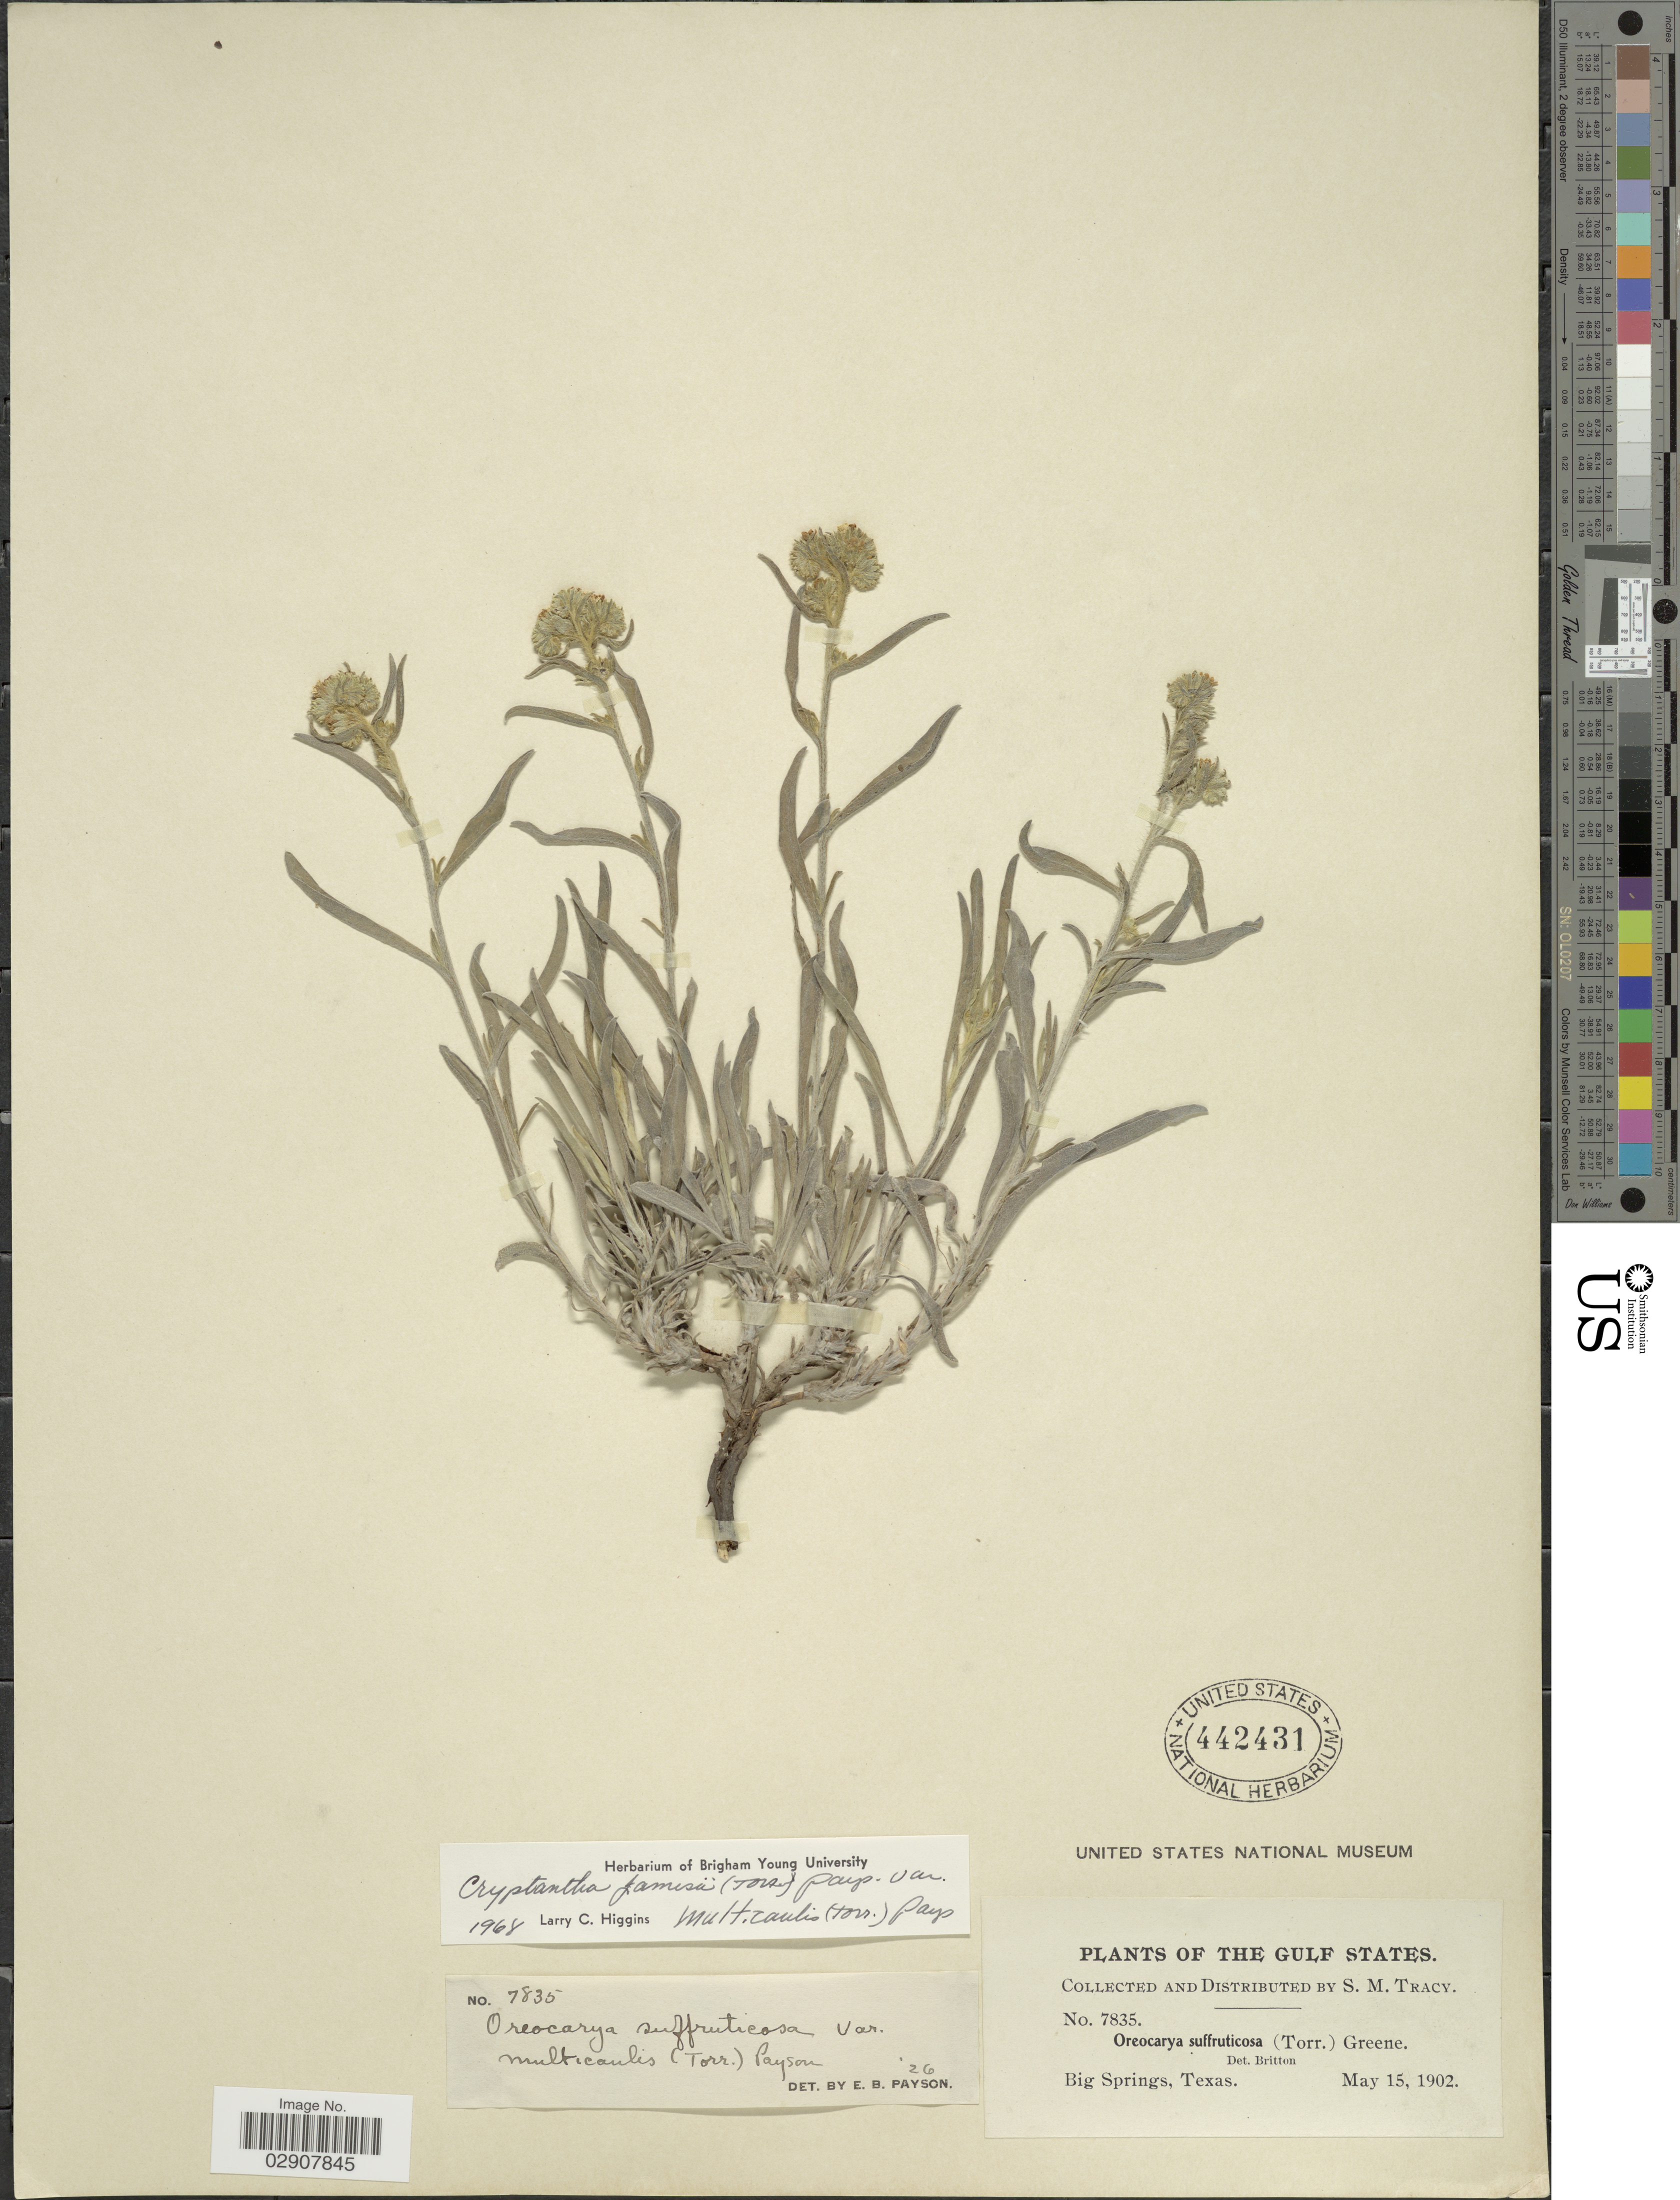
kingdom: Plantae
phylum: Tracheophyta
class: Magnoliopsida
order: Boraginales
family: Boraginaceae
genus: Cryptantha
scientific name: Cryptantha jamesii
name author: (Torr.) Payson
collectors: S. M. Tracy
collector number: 7835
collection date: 1902-05-15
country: United States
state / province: Texas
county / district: Howard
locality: Big Springs, Texas. The Gulf States.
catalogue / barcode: US 442431